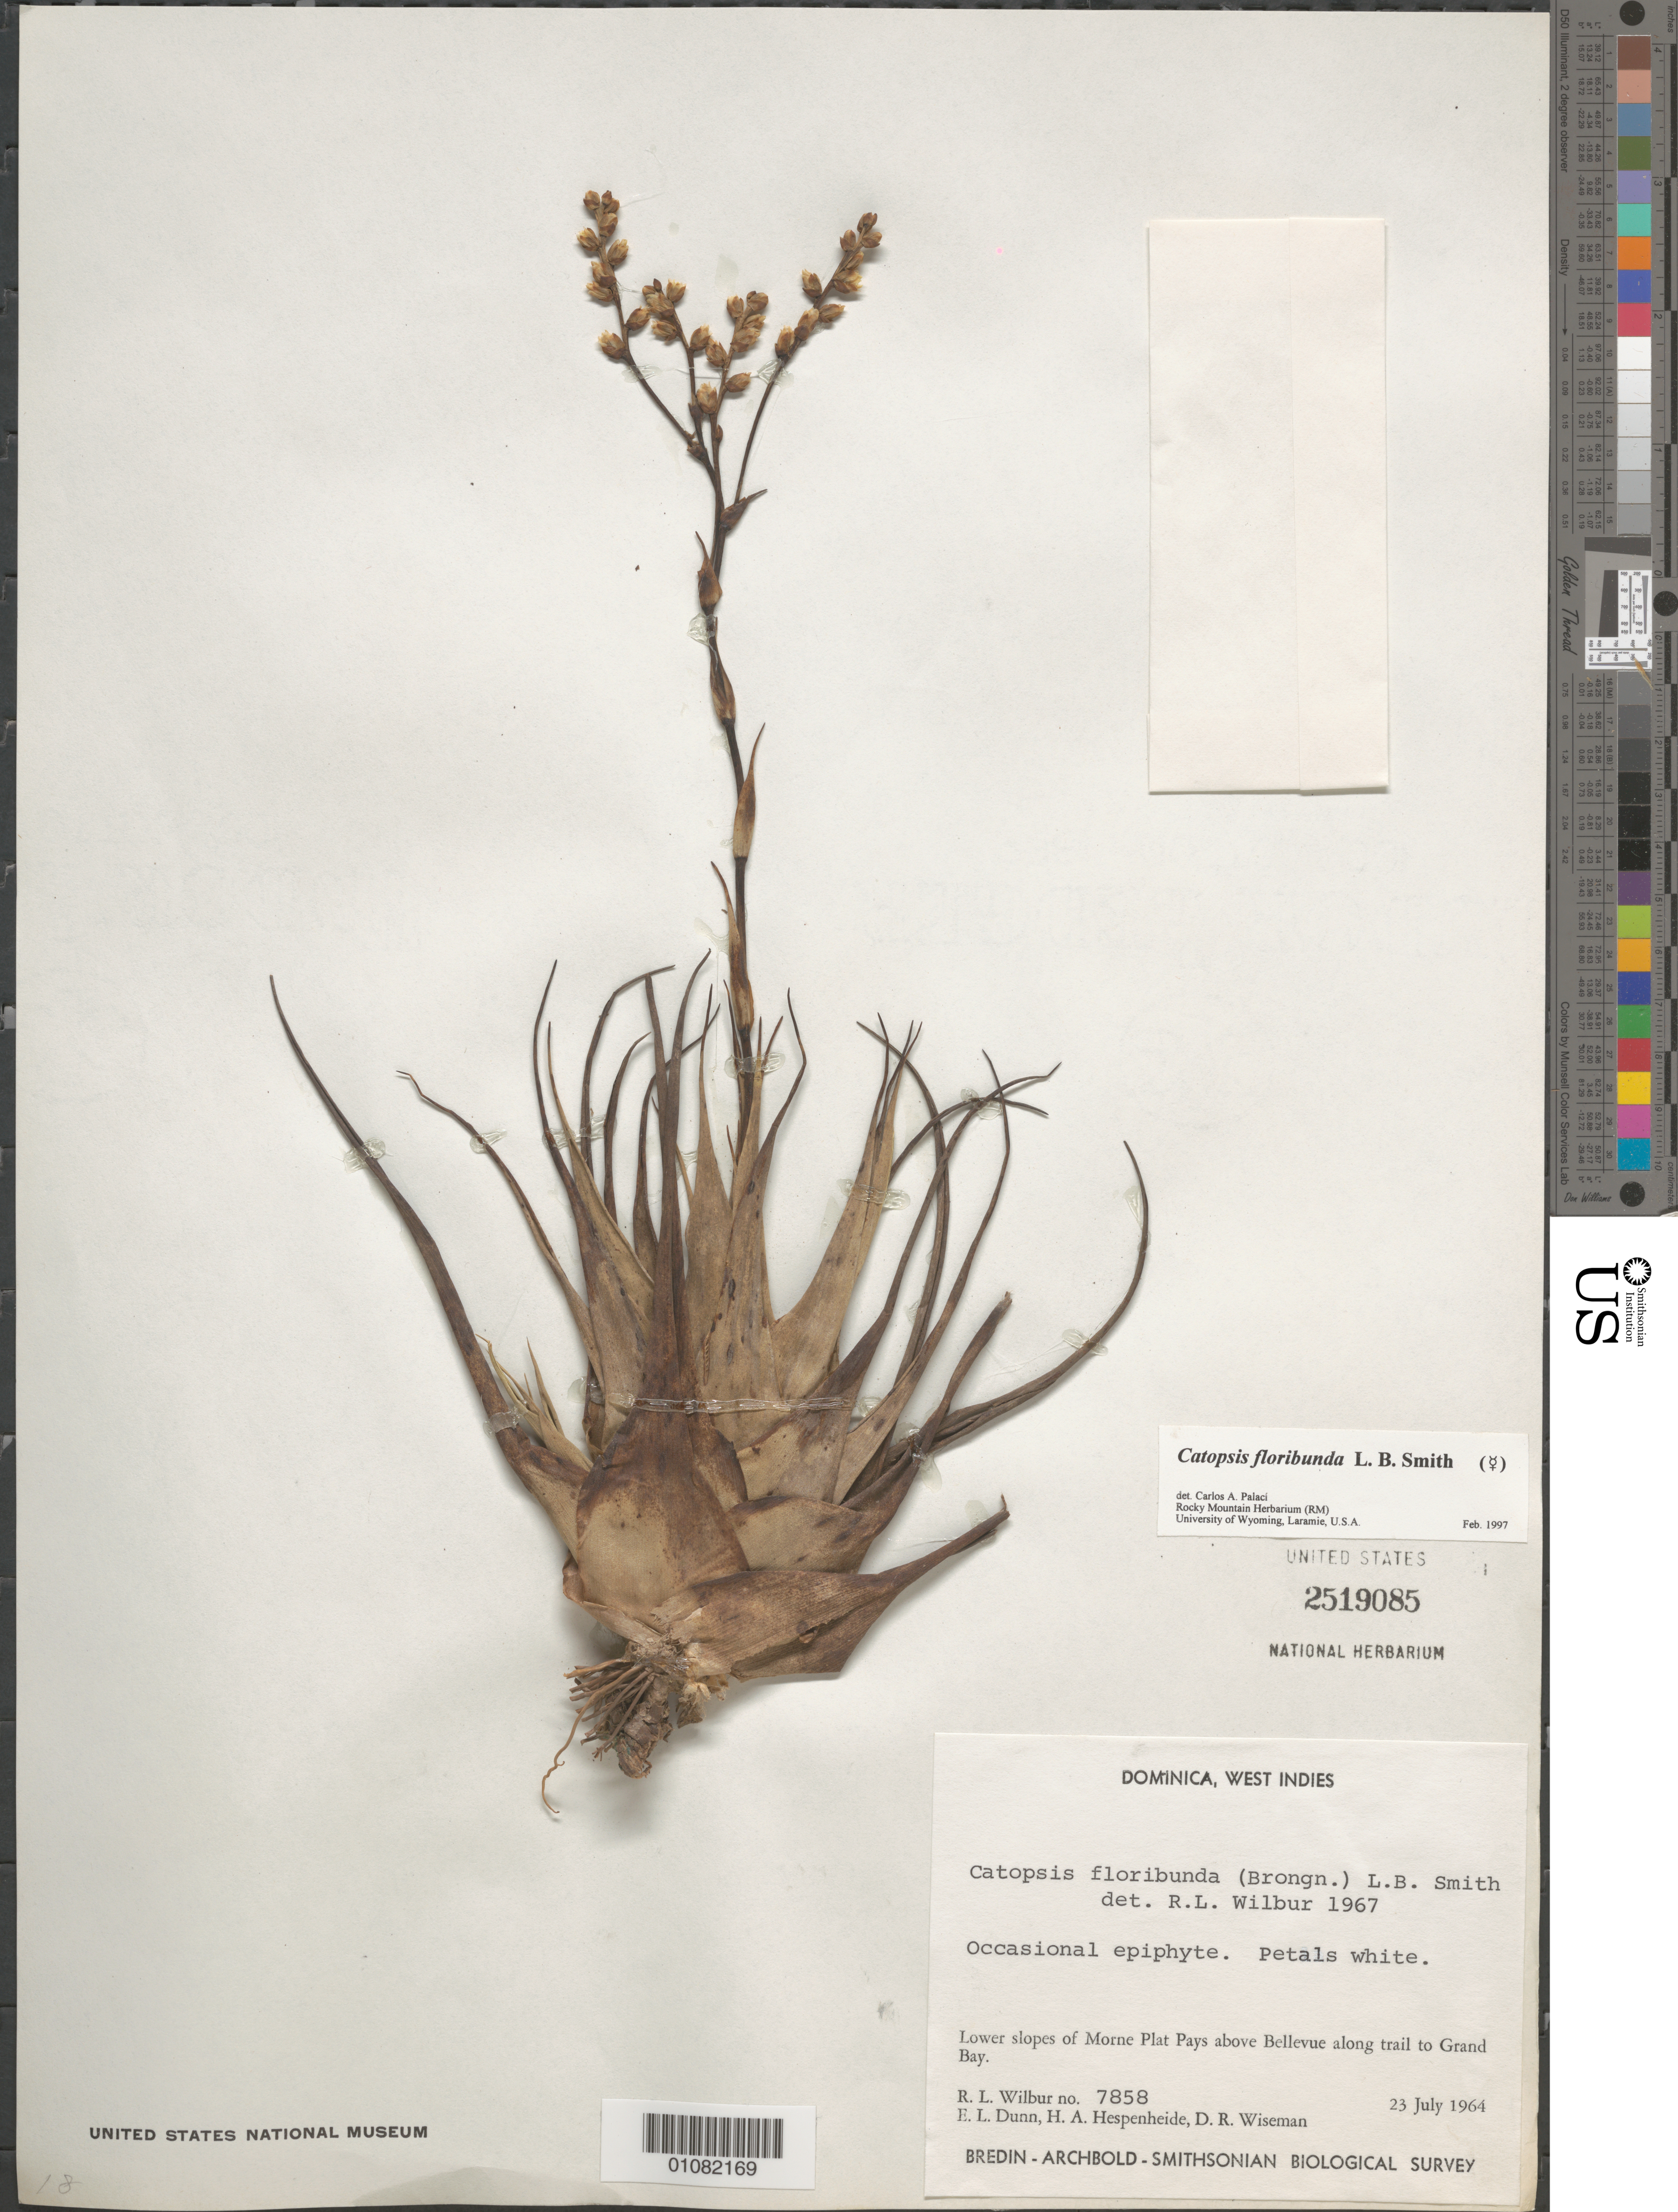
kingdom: Plantae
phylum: Tracheophyta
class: Liliopsida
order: Poales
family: Bromeliaceae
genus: Catopsis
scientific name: Catopsis floribunda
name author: L.B. Sm.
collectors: R. L. Wilbur, E. Dunn, E. Hespenheide & D. R. Wiseman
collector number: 7858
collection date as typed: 23 Jul 1964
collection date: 1964-07-23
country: Dominica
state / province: St. Patrick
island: Dominica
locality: Lower slopes of Morne Plat Pays above Bellevue along trail to Grand Bay.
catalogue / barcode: US 2519085